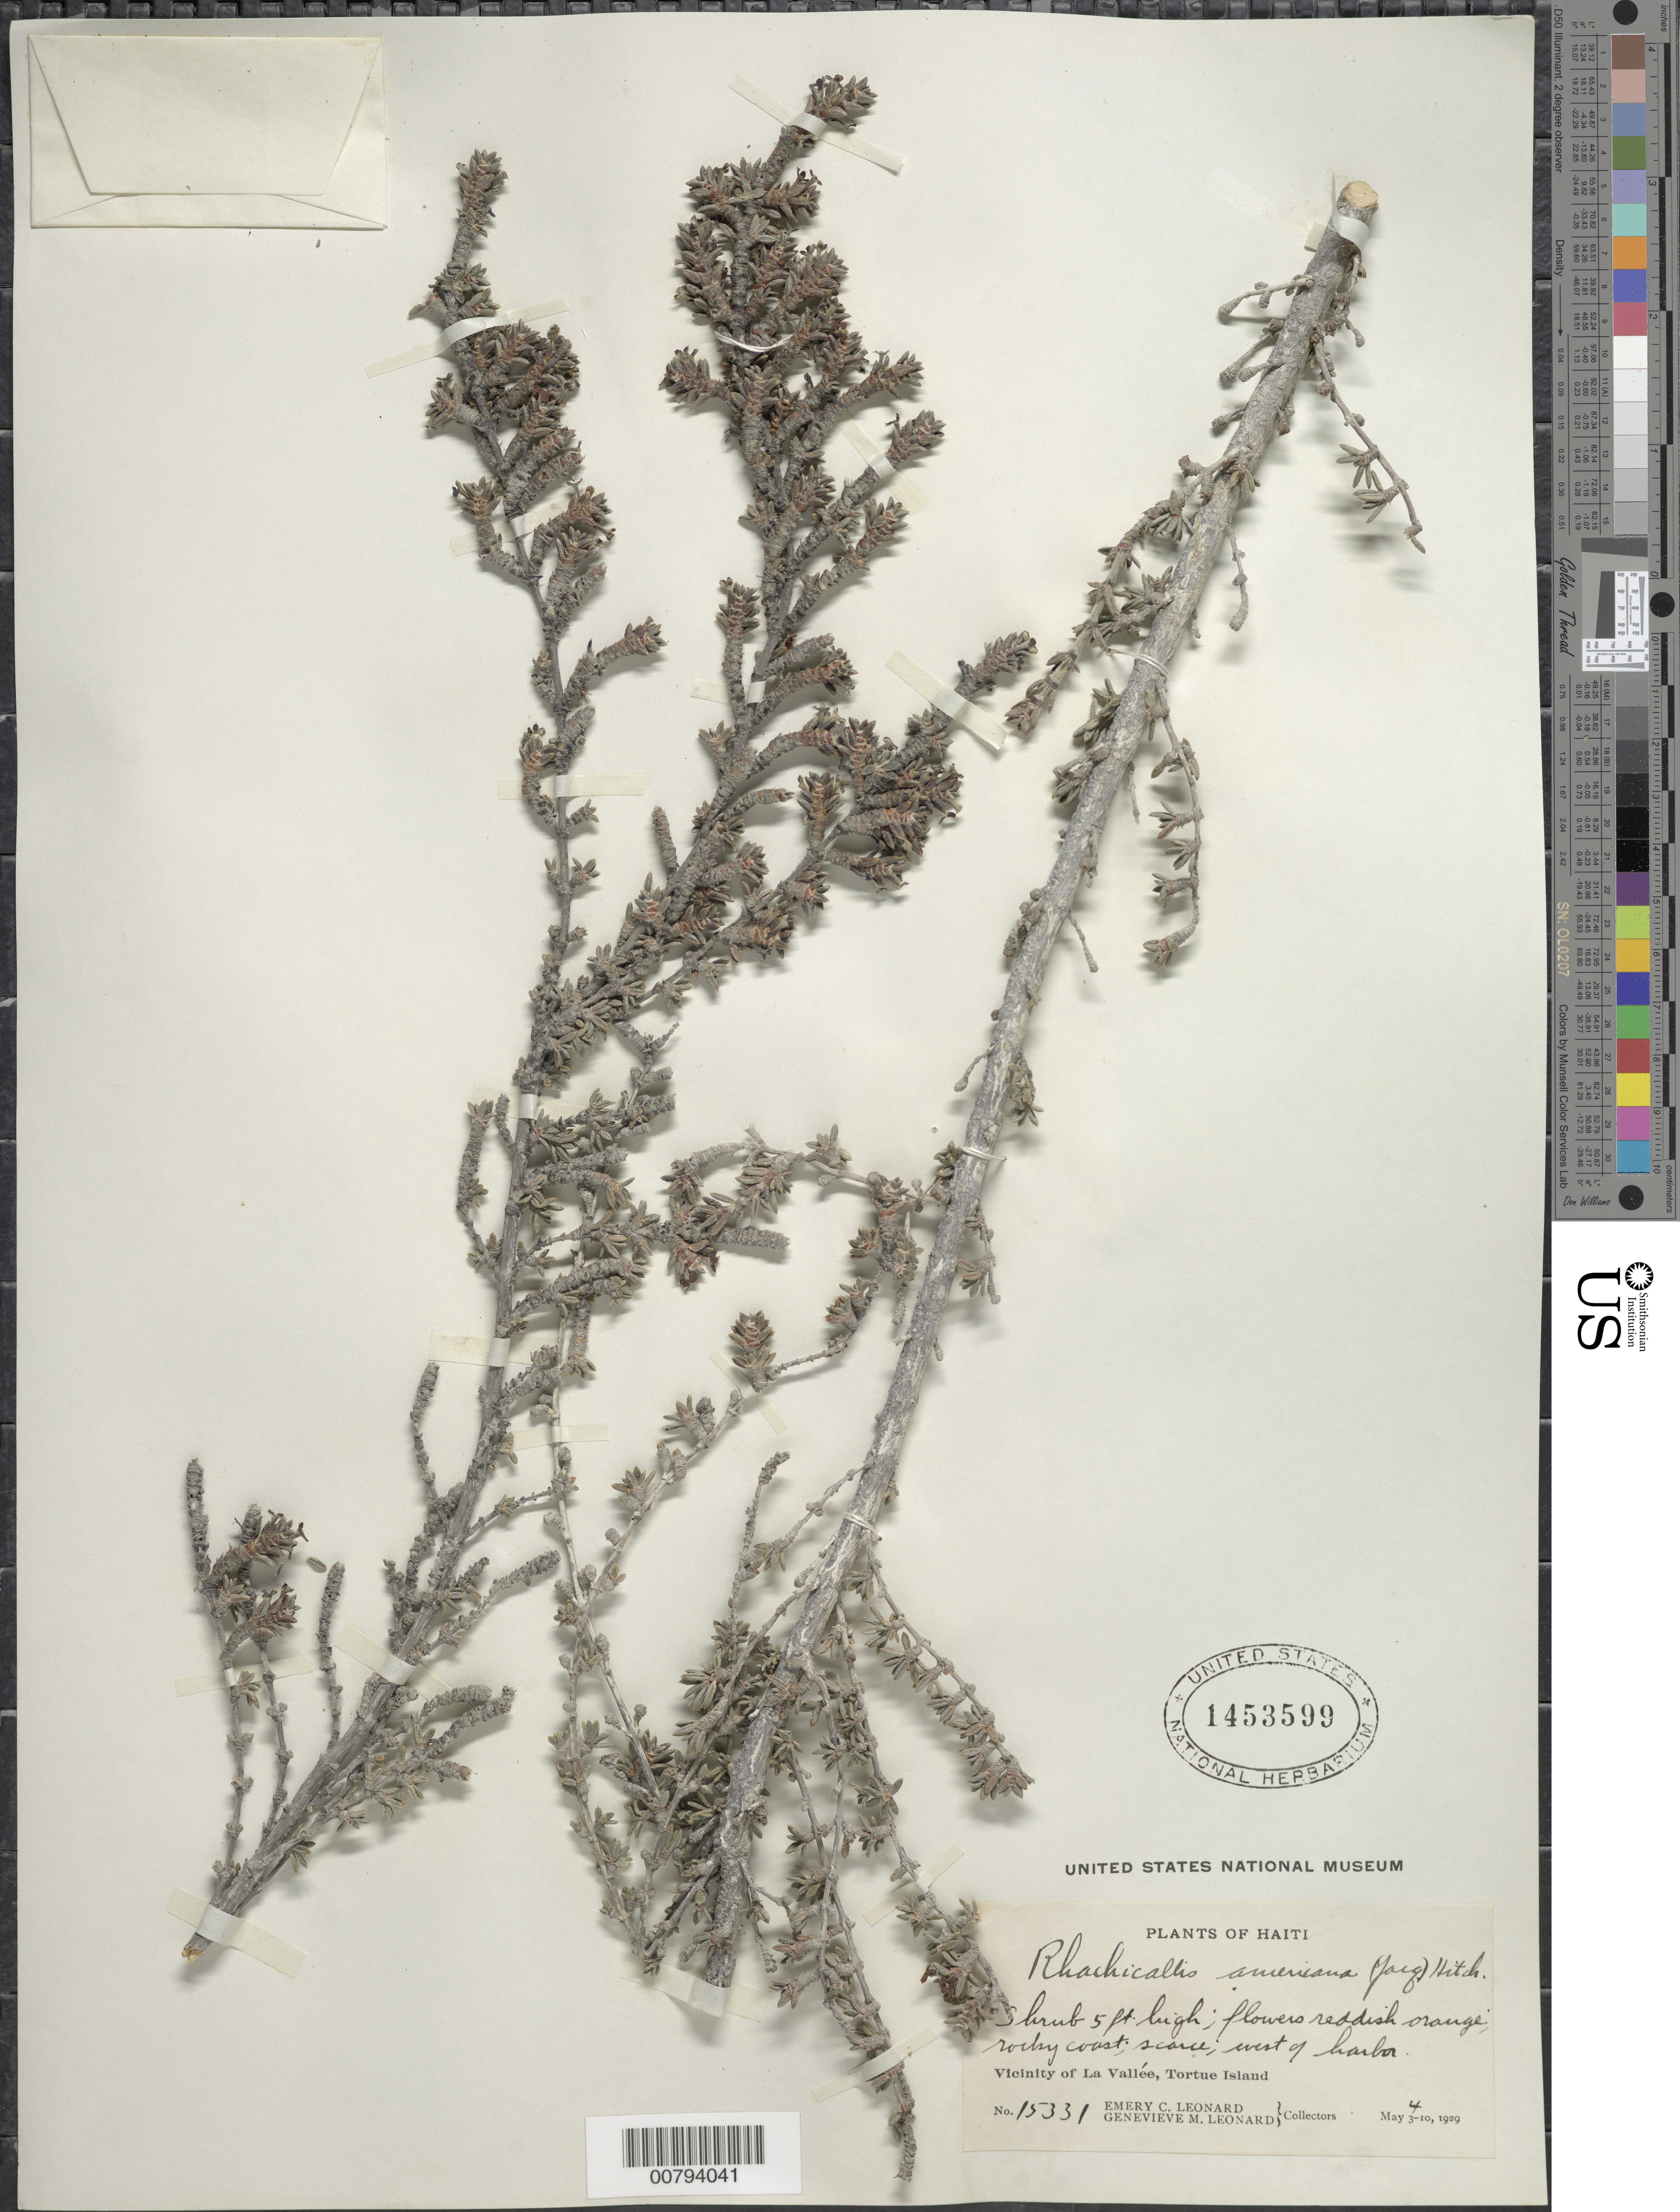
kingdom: Plantae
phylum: Tracheophyta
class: Magnoliopsida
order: Gentianales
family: Rubiaceae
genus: Rachicallis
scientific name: Rachicallis americana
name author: (Jacq.) Hitchc.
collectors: E. C. Leonard & G. M. Leonard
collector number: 15331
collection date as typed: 04 May 1929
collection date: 1929-05-04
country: Haiti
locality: Rocky coast west of harbor. Vicinity of La Vallée, Tortuga Island.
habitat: Rocky coast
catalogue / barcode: US 1453599